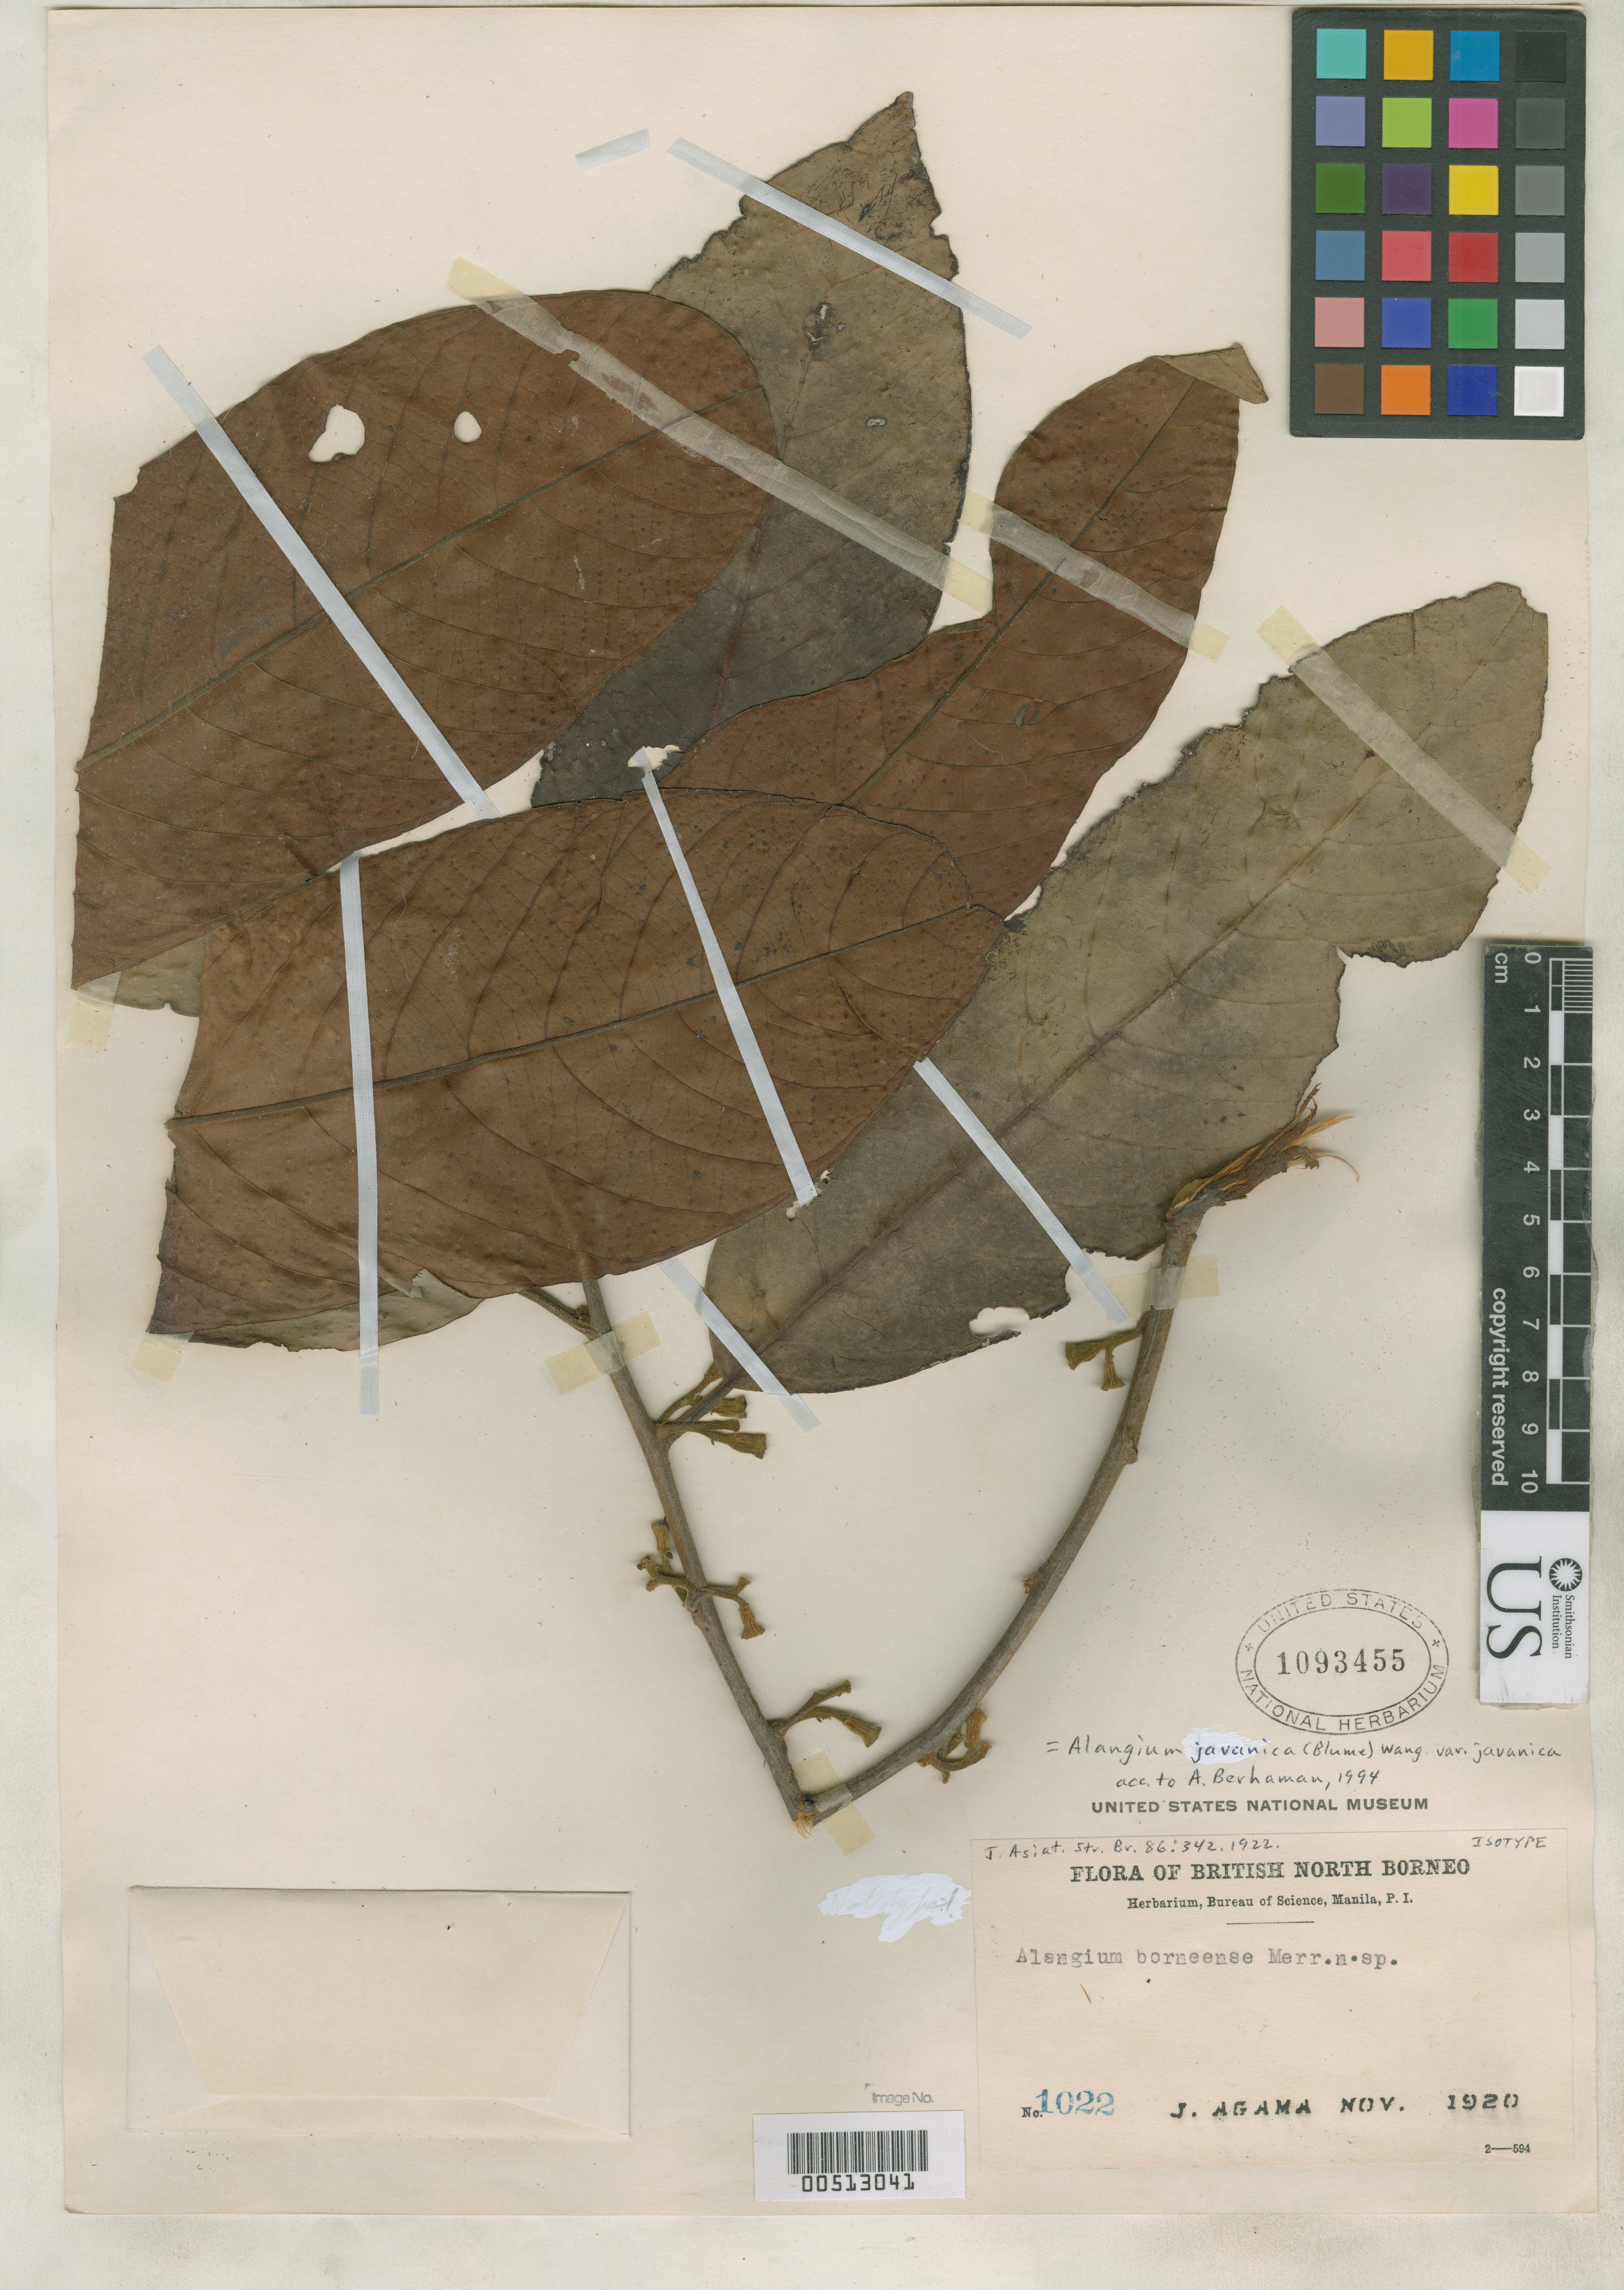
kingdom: Plantae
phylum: Tracheophyta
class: Magnoliopsida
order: Cornales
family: Cornaceae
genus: Alangium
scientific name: Alangium borneense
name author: Merr.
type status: Isotype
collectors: J. Agama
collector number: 1022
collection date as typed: Nov 1920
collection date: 1920-11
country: Malaysia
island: Borneo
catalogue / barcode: US 1093455